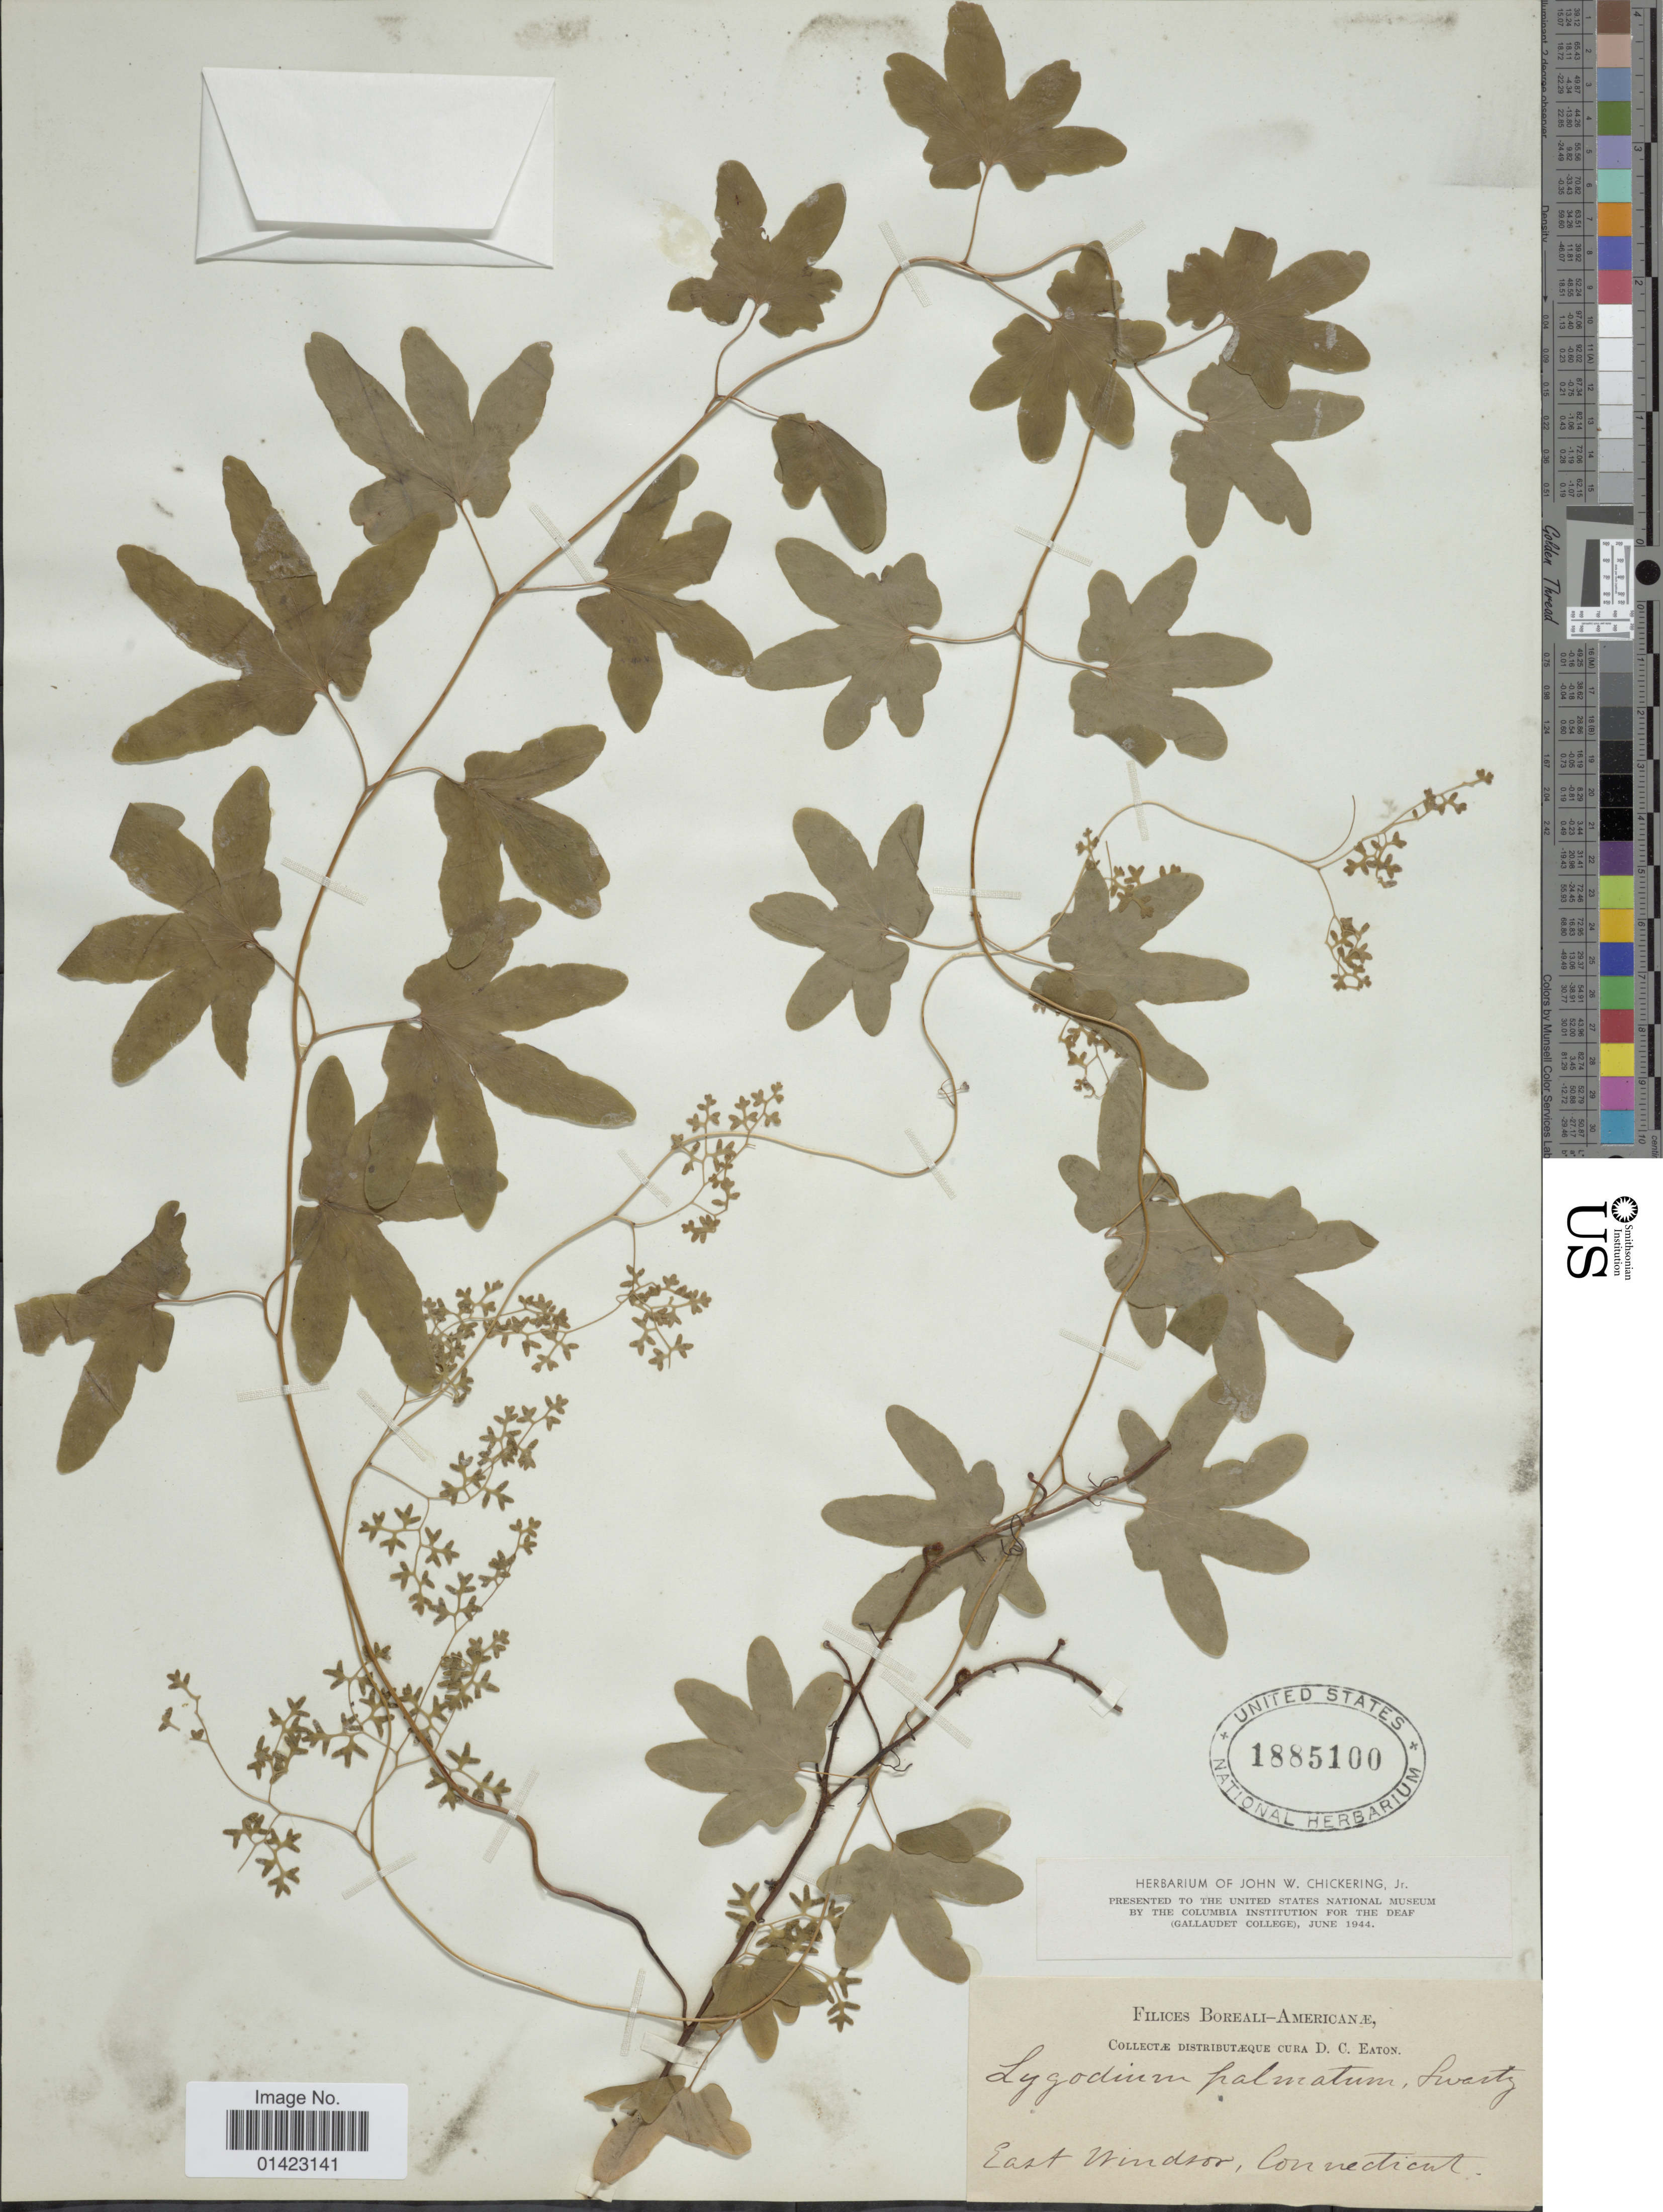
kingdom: Plantae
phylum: Tracheophyta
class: Polypodiopsida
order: Schizaeales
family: Lygodiaceae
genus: Lygodium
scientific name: Lygodium palmatum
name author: (Bernh.) Sw.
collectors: D. Eaton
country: United States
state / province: Connecticut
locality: Filices Boreali-Americanae, East Windsor, Connecticut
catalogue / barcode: US 1885100